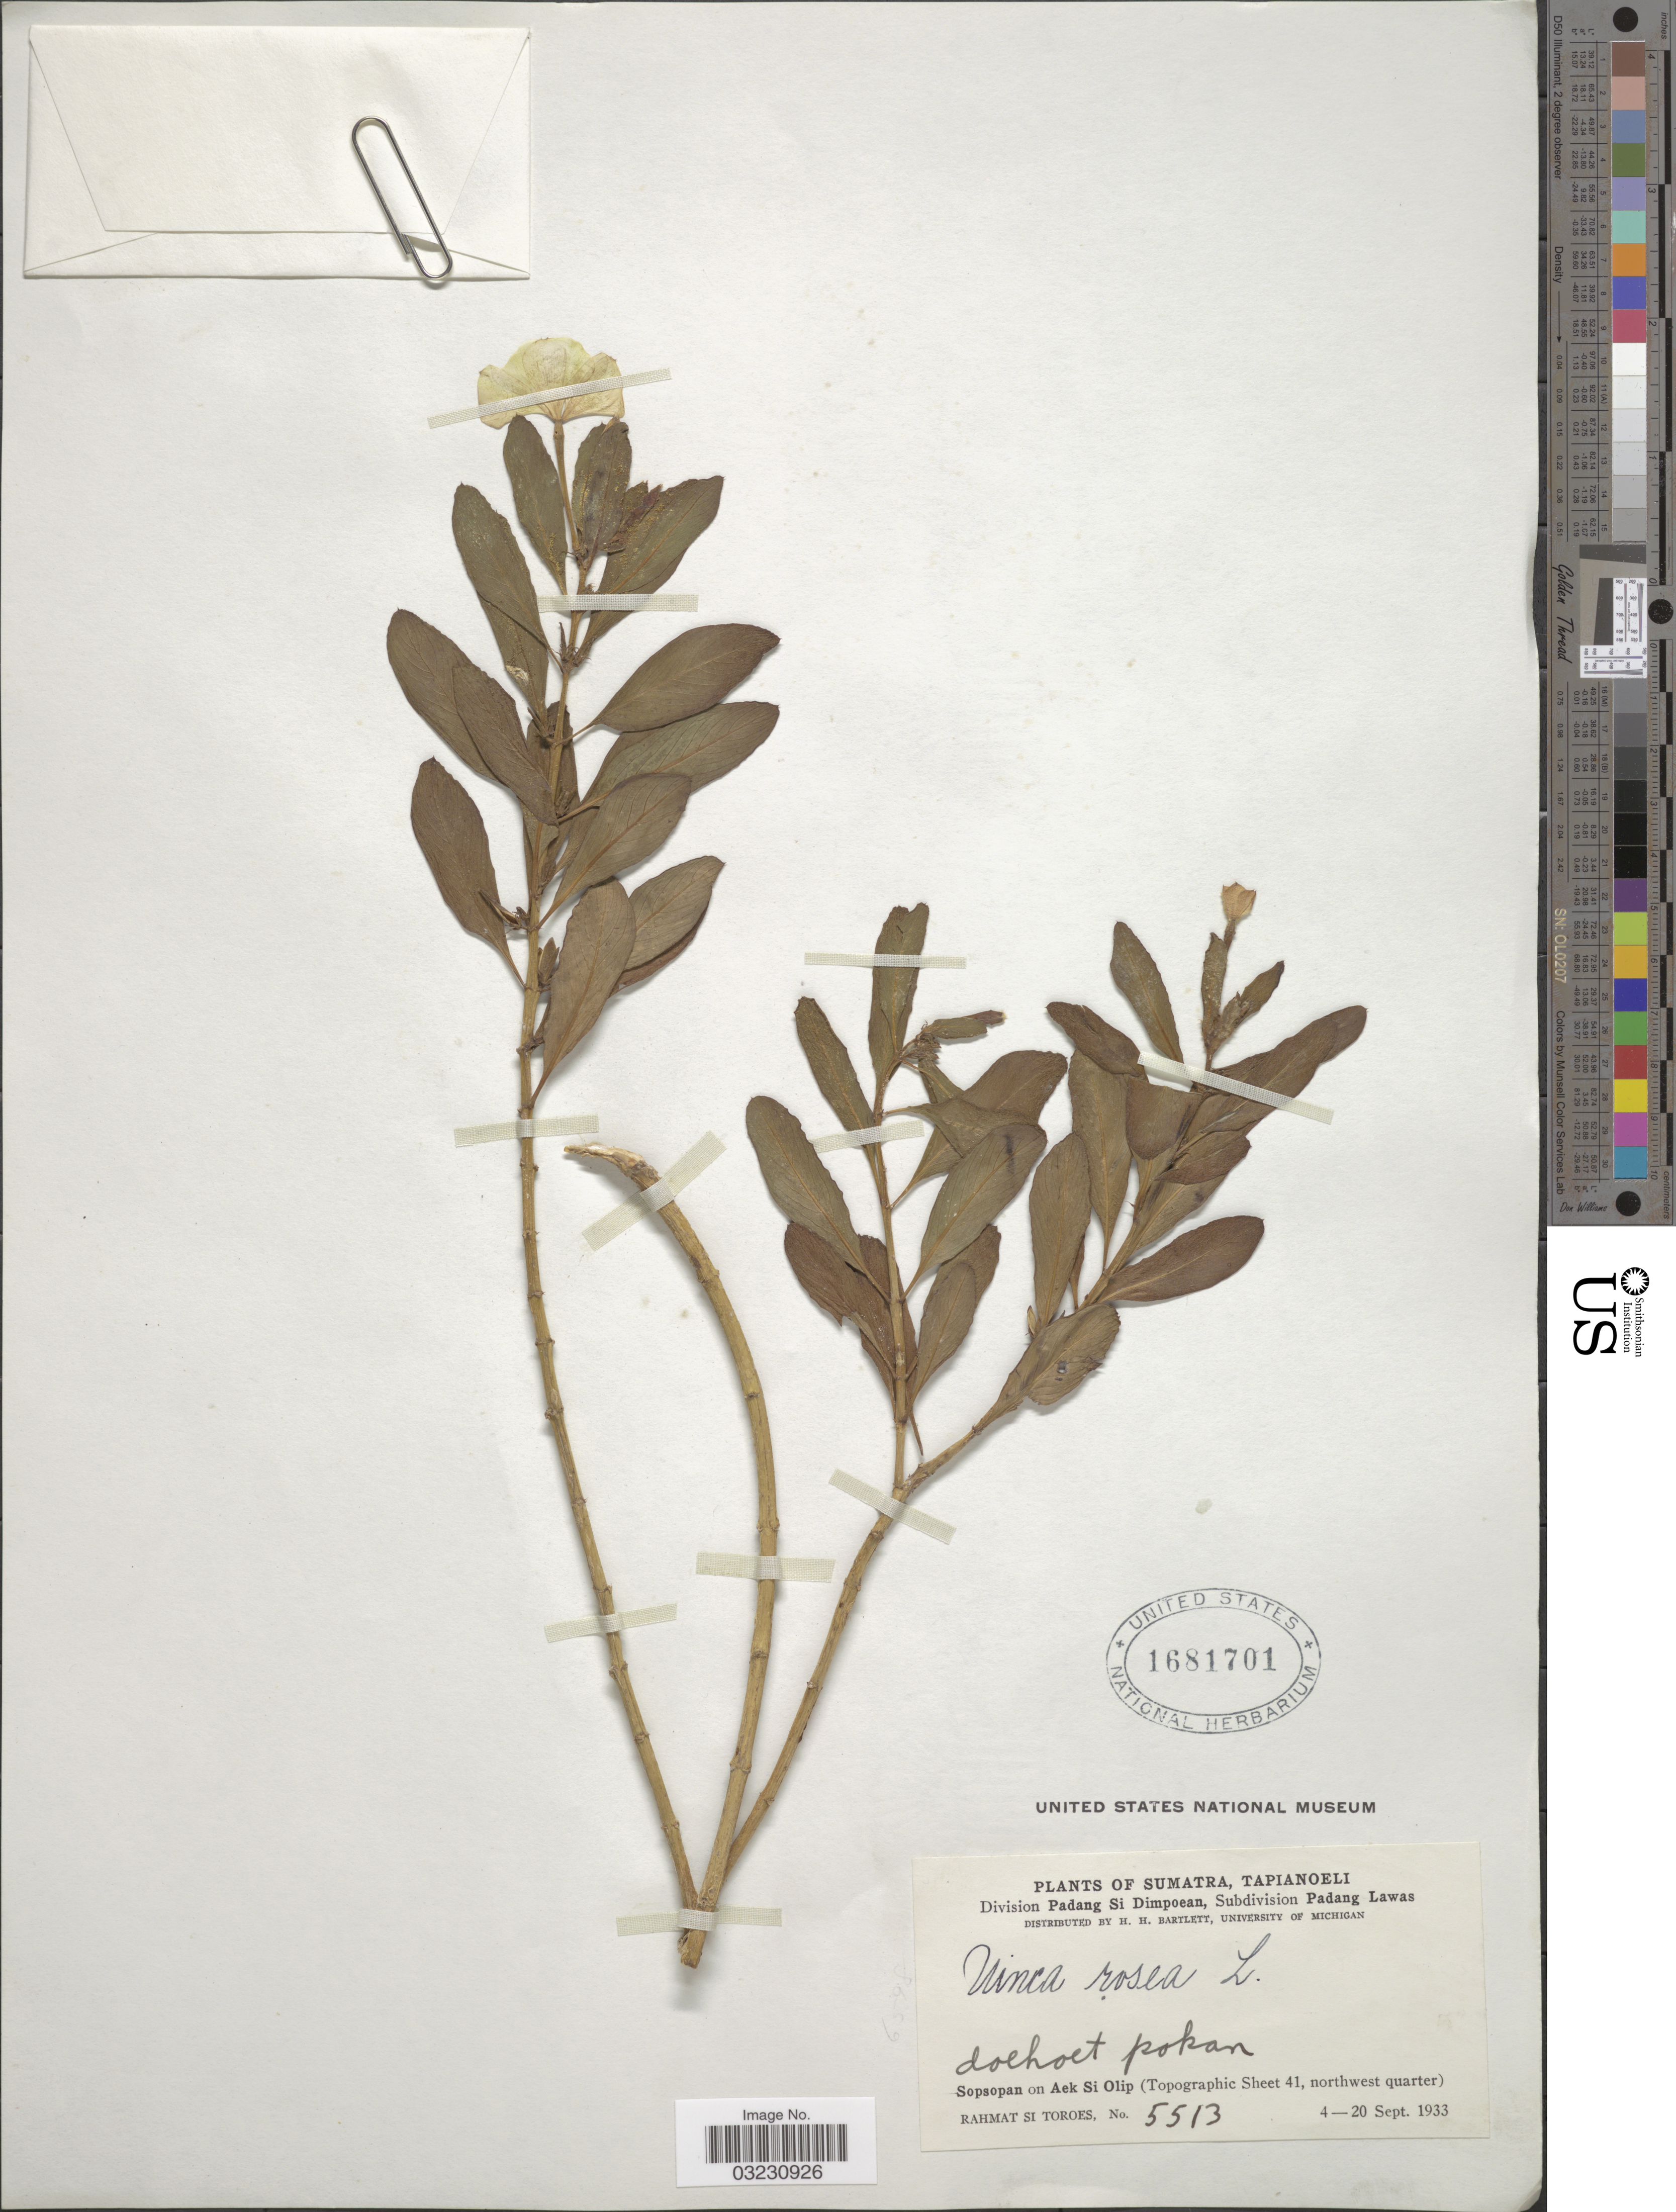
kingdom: Plantae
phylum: Tracheophyta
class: Magnoliopsida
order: Gentianales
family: Apocynaceae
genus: Catharanthus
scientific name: Catharanthus roseus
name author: (L.) G. Don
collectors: Rahmat Si Boeea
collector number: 5513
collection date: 1933-09-04/1933-09-20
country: Indonesia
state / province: Sumatra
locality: Tapianoeli Division Padang Si Dimpoean, Subdivision Padang Lawas. Sopsopan on Aek Si Olip (Topographic Sheet 41, northwest quarter).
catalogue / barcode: US 1681701